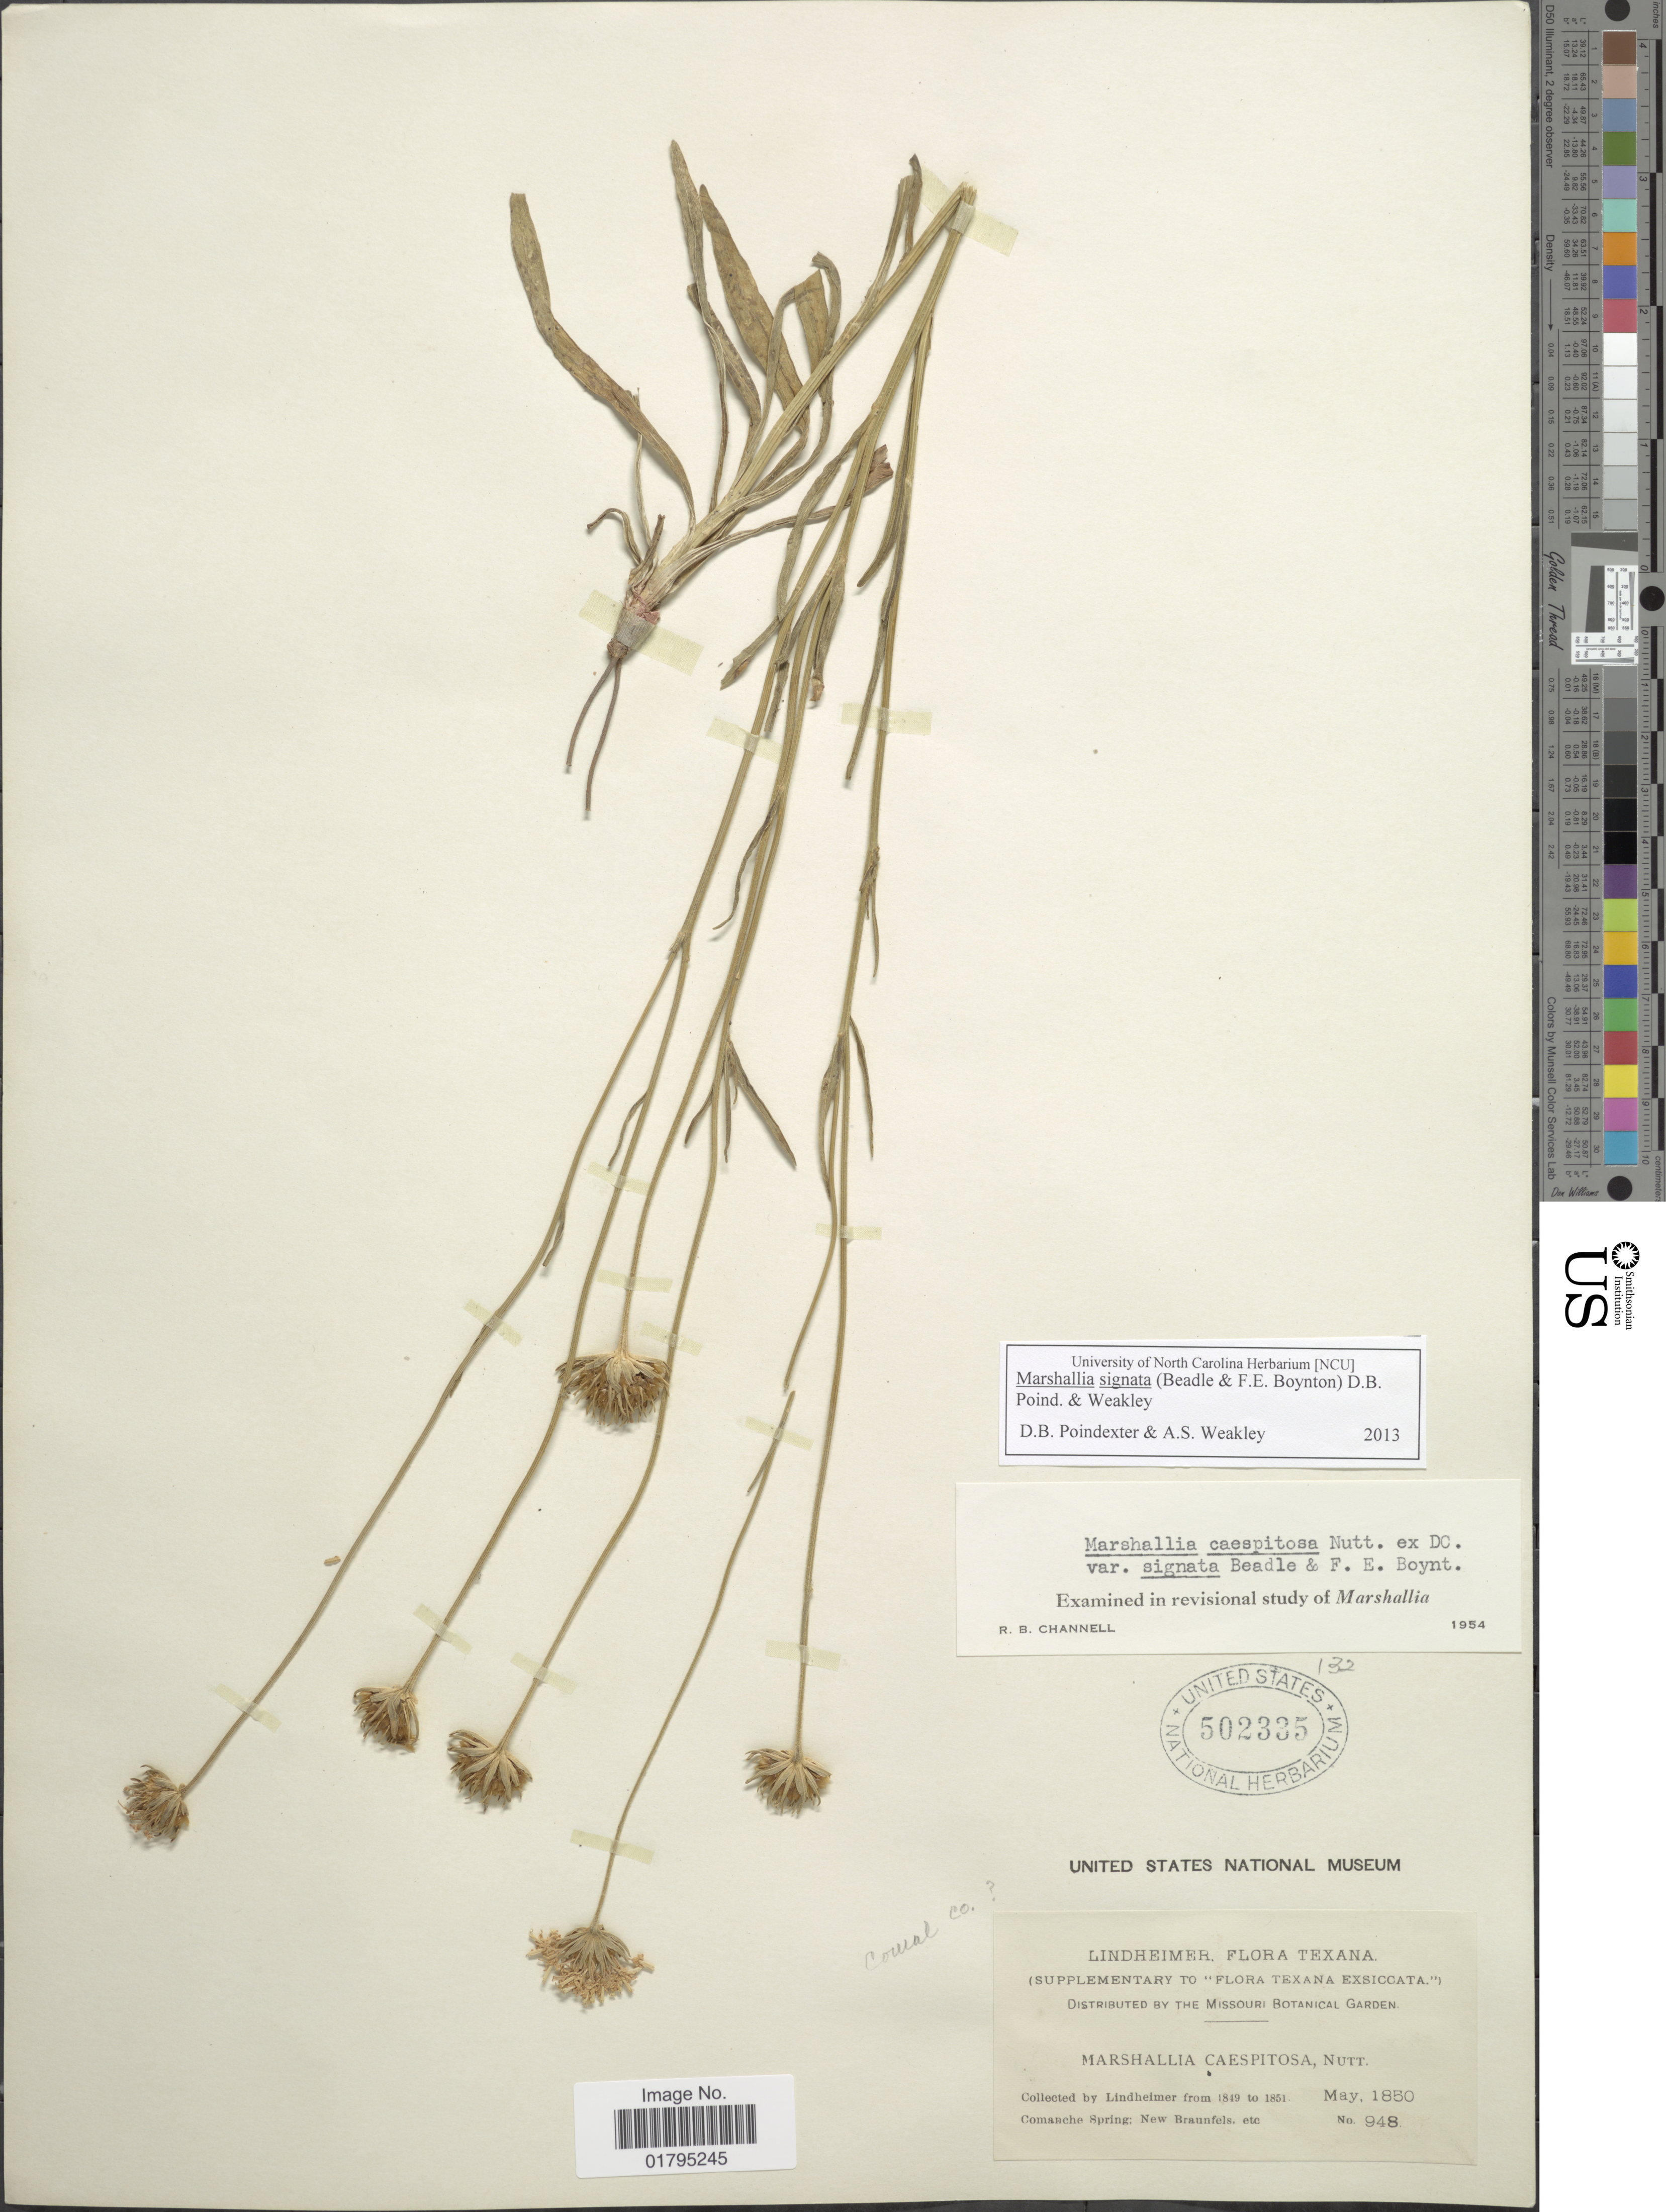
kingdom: Plantae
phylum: Tracheophyta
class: Magnoliopsida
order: Asterales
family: Asteraceae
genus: Marshallia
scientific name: Marshallia caespitosa var. signata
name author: Beadle & F.E. Boynton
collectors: -. Lindheimer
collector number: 948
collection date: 1850-05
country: United States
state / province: Texas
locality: Texana, Comanche spring: New Brannfels.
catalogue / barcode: US 502335